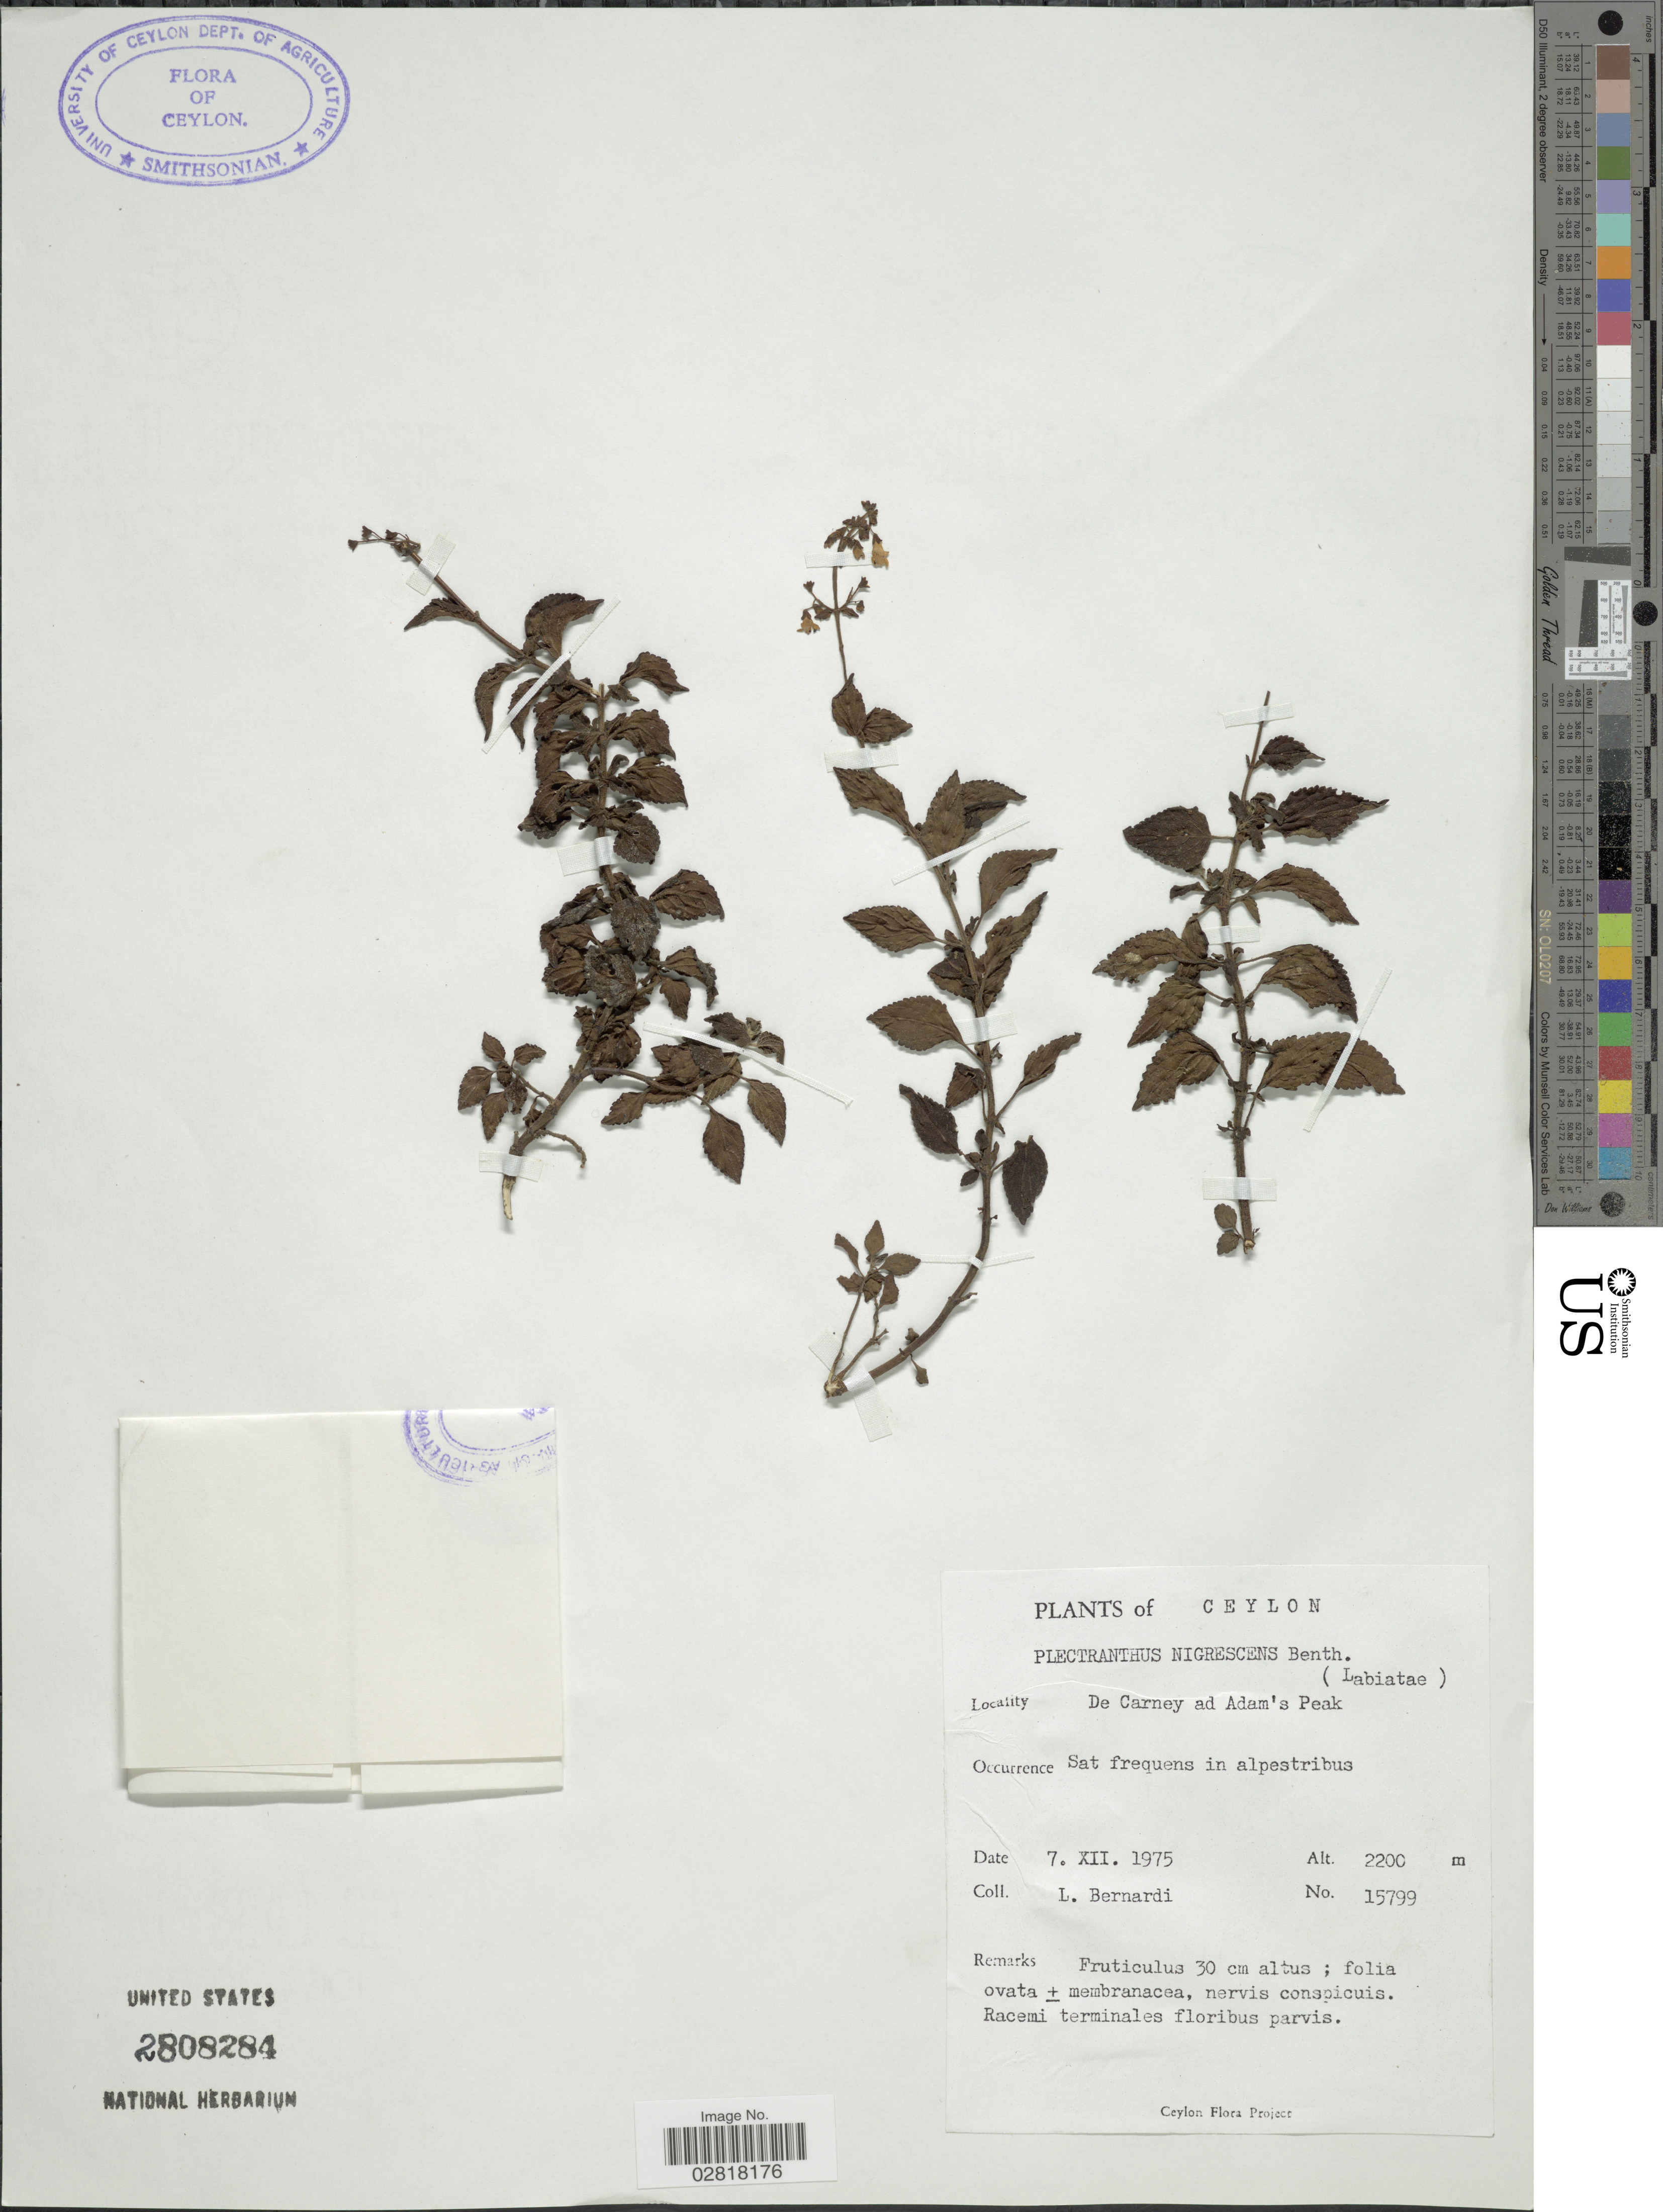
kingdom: Plantae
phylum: Tracheophyta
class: Magnoliopsida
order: Lamiales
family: Lamiaceae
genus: Plectranthus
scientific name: Plectranthus nigrescens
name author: Benth.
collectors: L. Bernardi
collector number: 15799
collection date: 1975-12-07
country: Sri Lanka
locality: Ceylon, De Carney ad Adam's Peak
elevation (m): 2200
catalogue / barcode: US 2808284